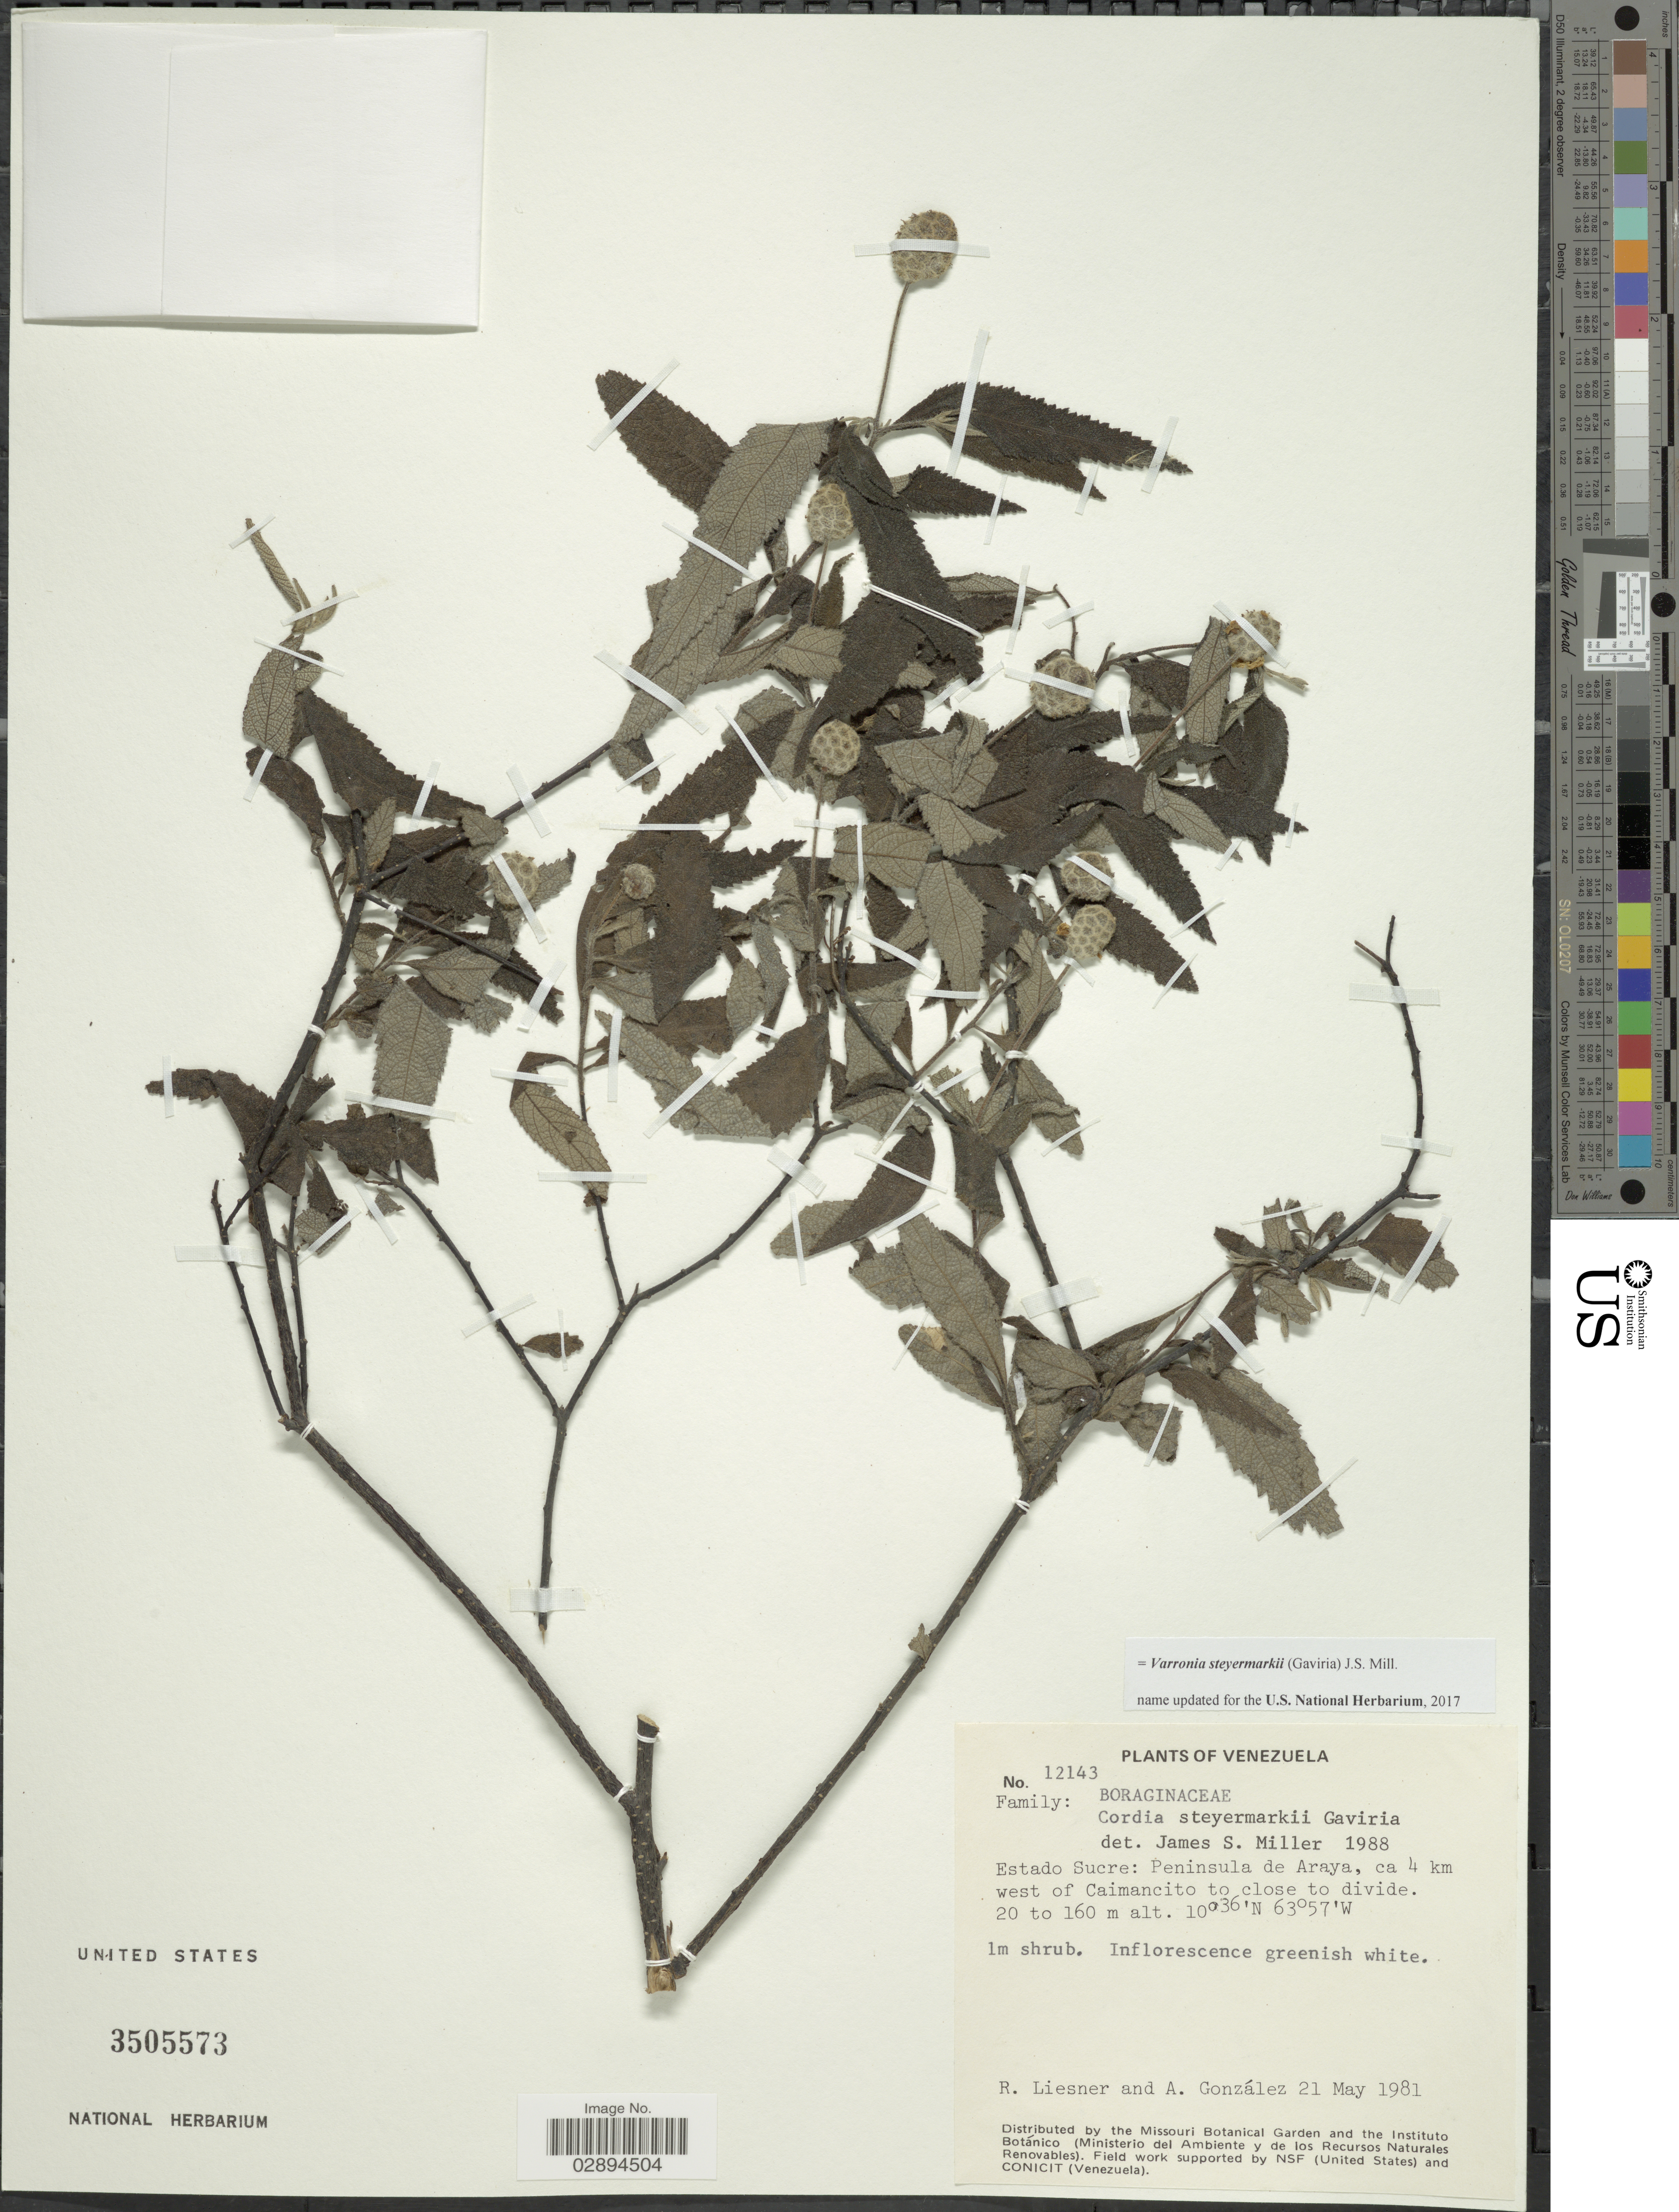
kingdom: Plantae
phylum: Tracheophyta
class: Magnoliopsida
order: Boraginales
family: Cordiaceae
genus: Varronia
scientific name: Varronia steyermarkii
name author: (Gaviria) J.S. Mill.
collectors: R. L. Liesner & A. Gonzáles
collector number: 12143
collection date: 1981-05-21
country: Venezuela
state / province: Sucre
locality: Estado Sucre: Peninsula de Araya, ca 4 km west of Caimancito to close to divide.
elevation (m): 20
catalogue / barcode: US 3505573